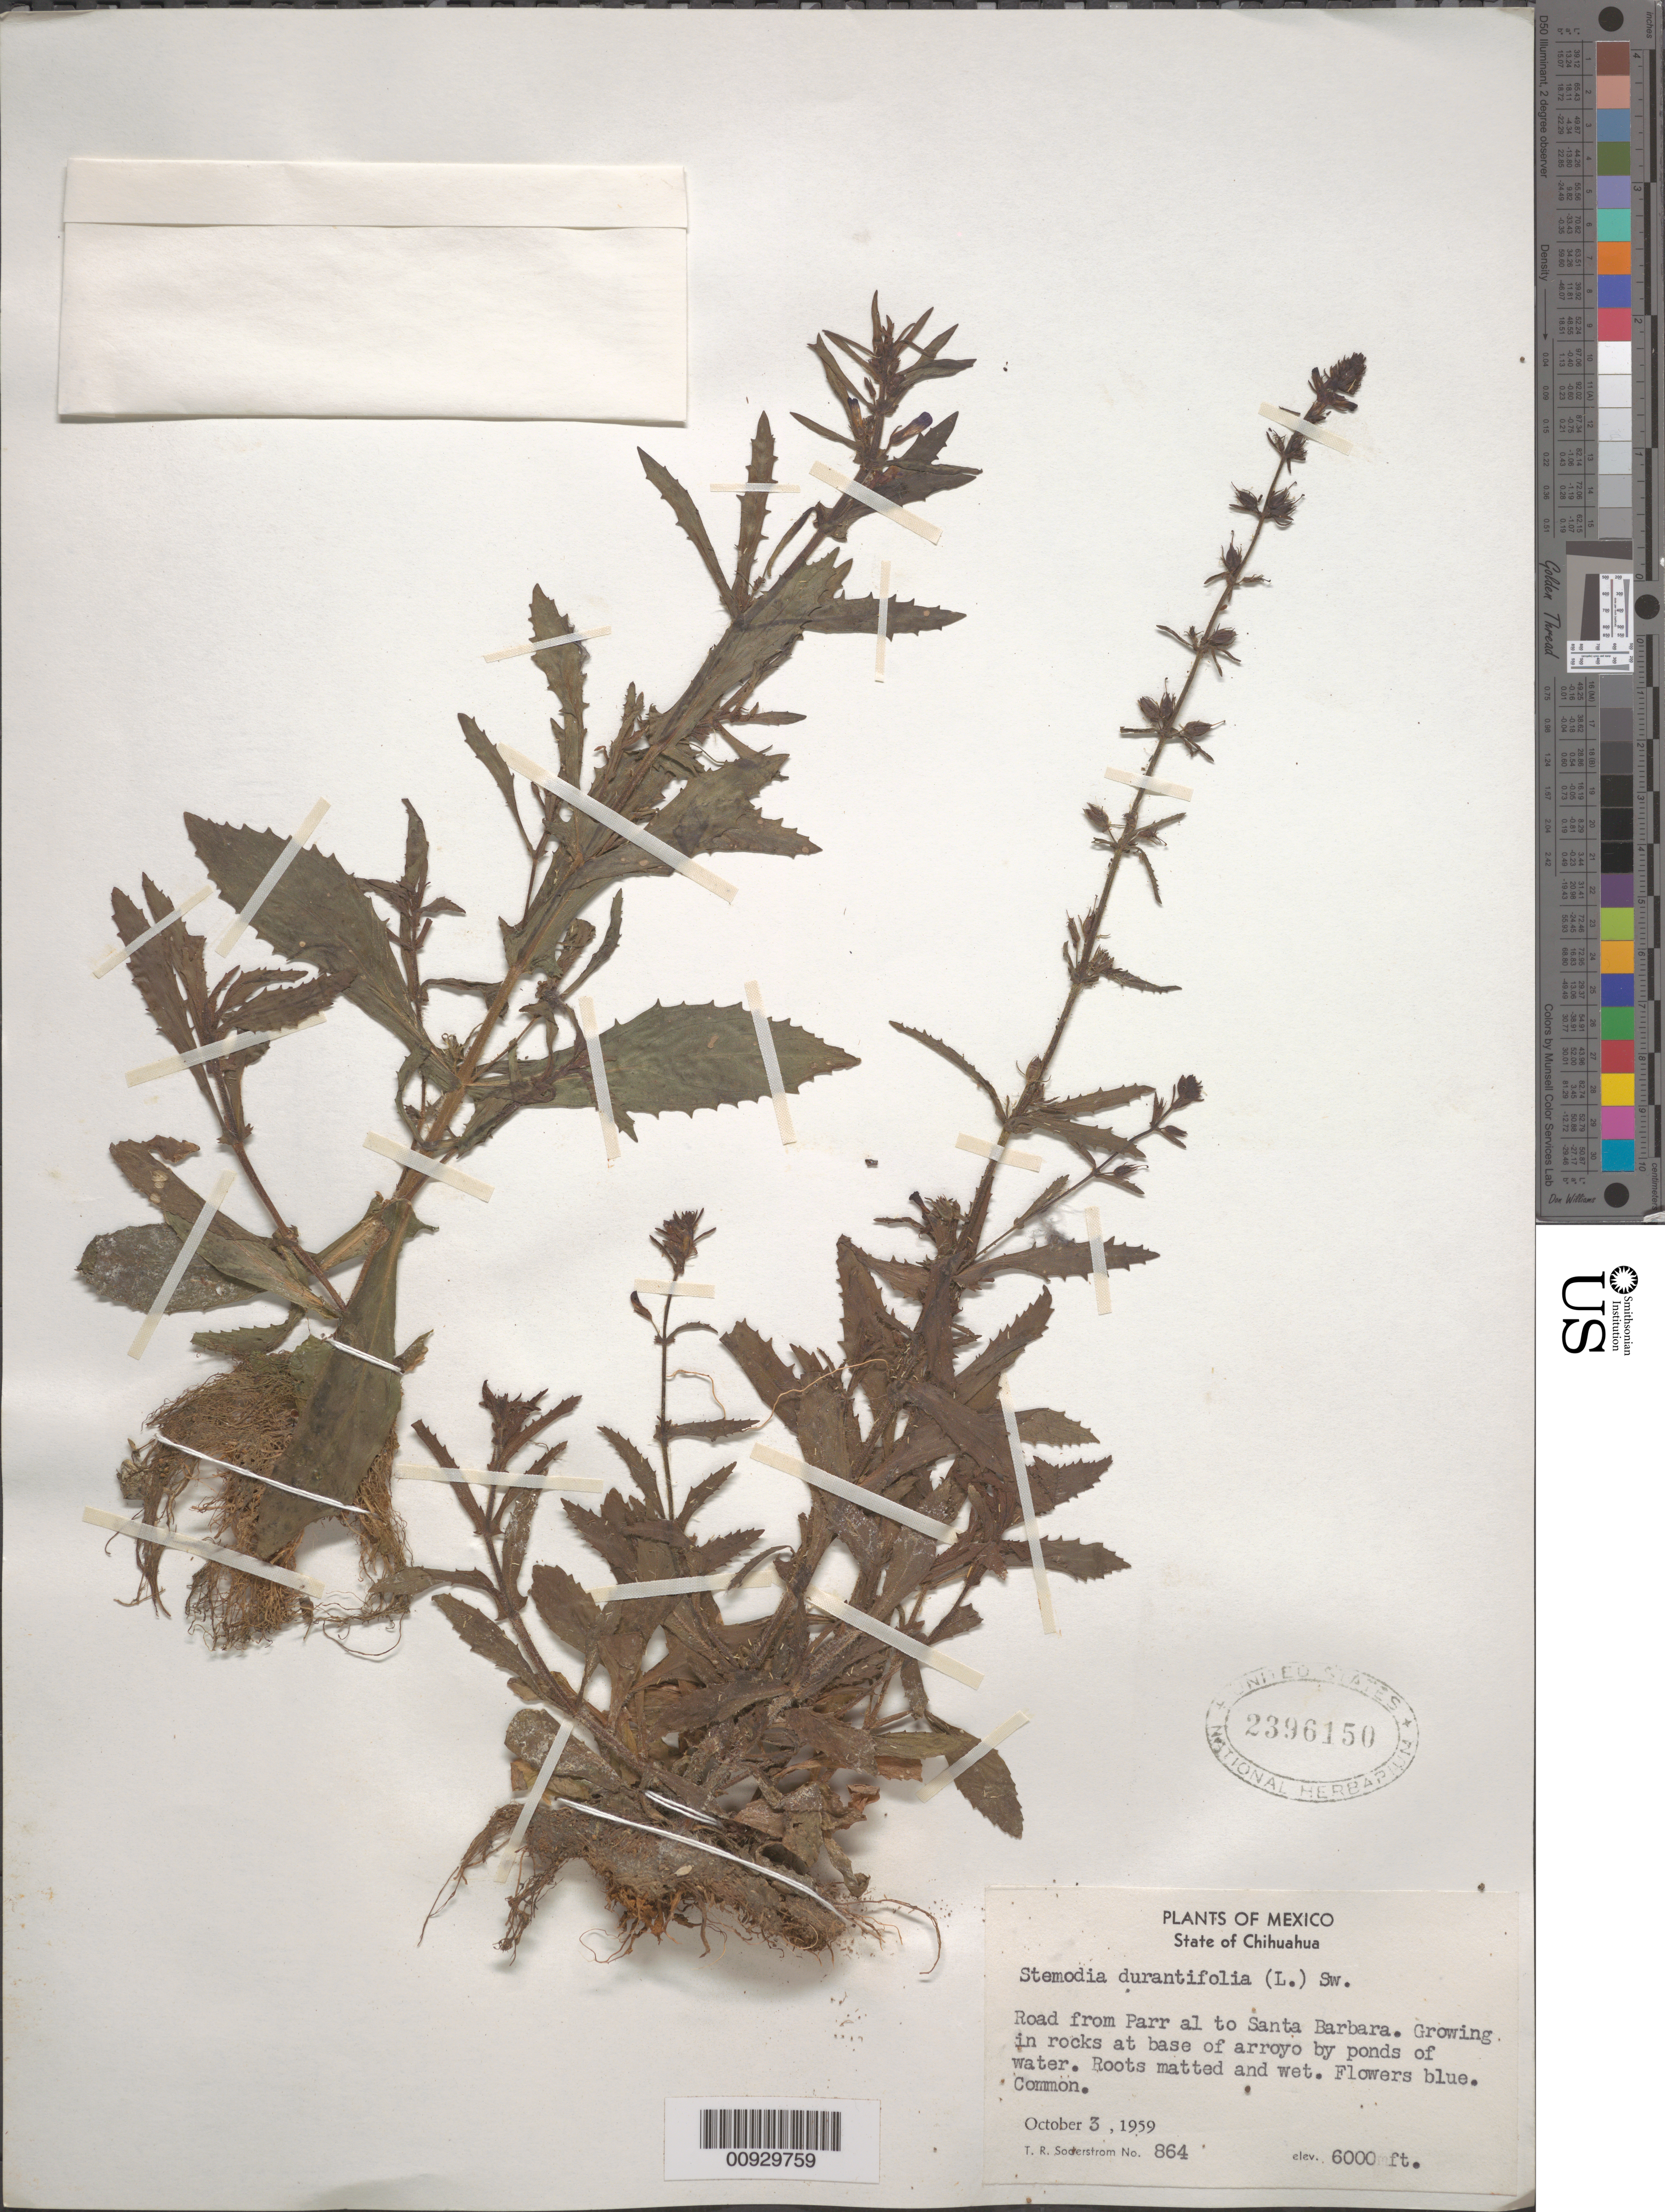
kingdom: Plantae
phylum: Tracheophyta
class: Magnoliopsida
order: Lamiales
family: Plantaginaceae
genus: Stemodia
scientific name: Stemodia durantifolia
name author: (L.) Sw.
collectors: T. R. Soderstrom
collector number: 864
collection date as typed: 03 Oct 1959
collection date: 1959-10-03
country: Mexico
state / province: Chihuahua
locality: Road from Parral to Santa Barbara.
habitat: Growing in rocks at base of arroyo by ponds of water.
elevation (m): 1829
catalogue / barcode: US 2396150